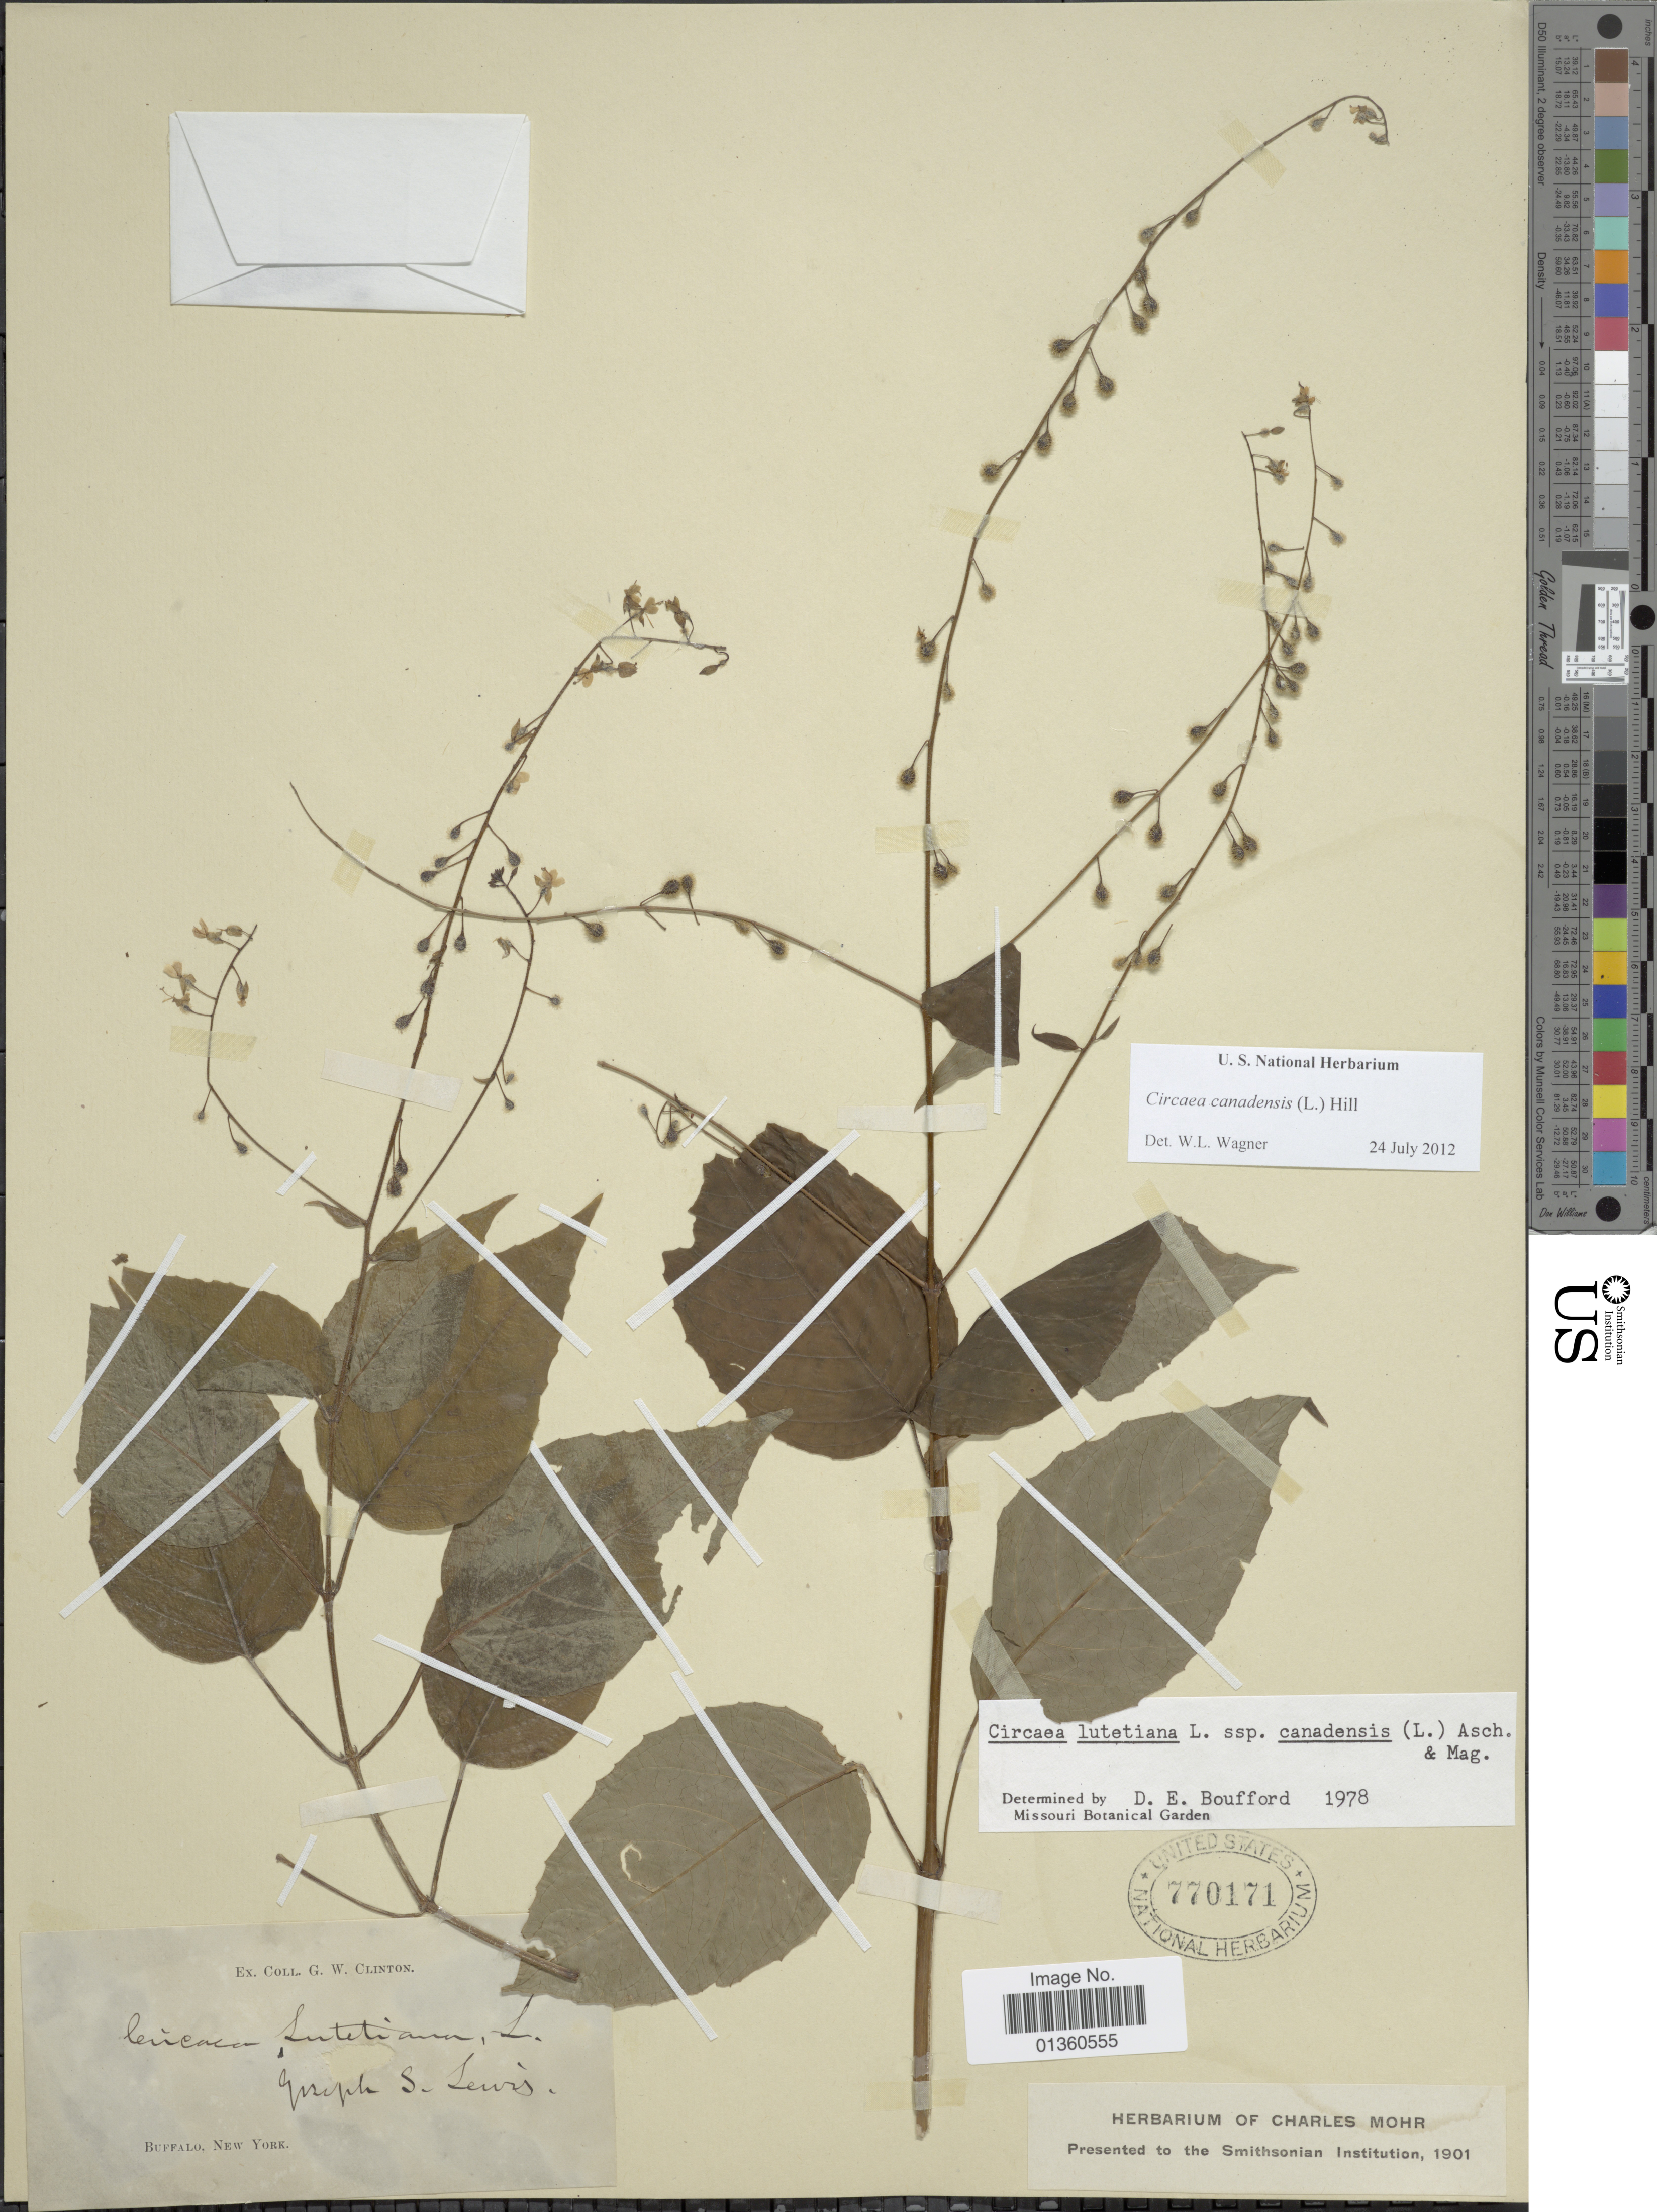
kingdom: Plantae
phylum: Tracheophyta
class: Magnoliopsida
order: Myrtales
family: Onagraceae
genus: Circaea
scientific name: Circaea canadensis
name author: (L.) Hill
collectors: G. W. Clinton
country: United States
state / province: New York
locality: Buffalo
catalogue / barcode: US 770171